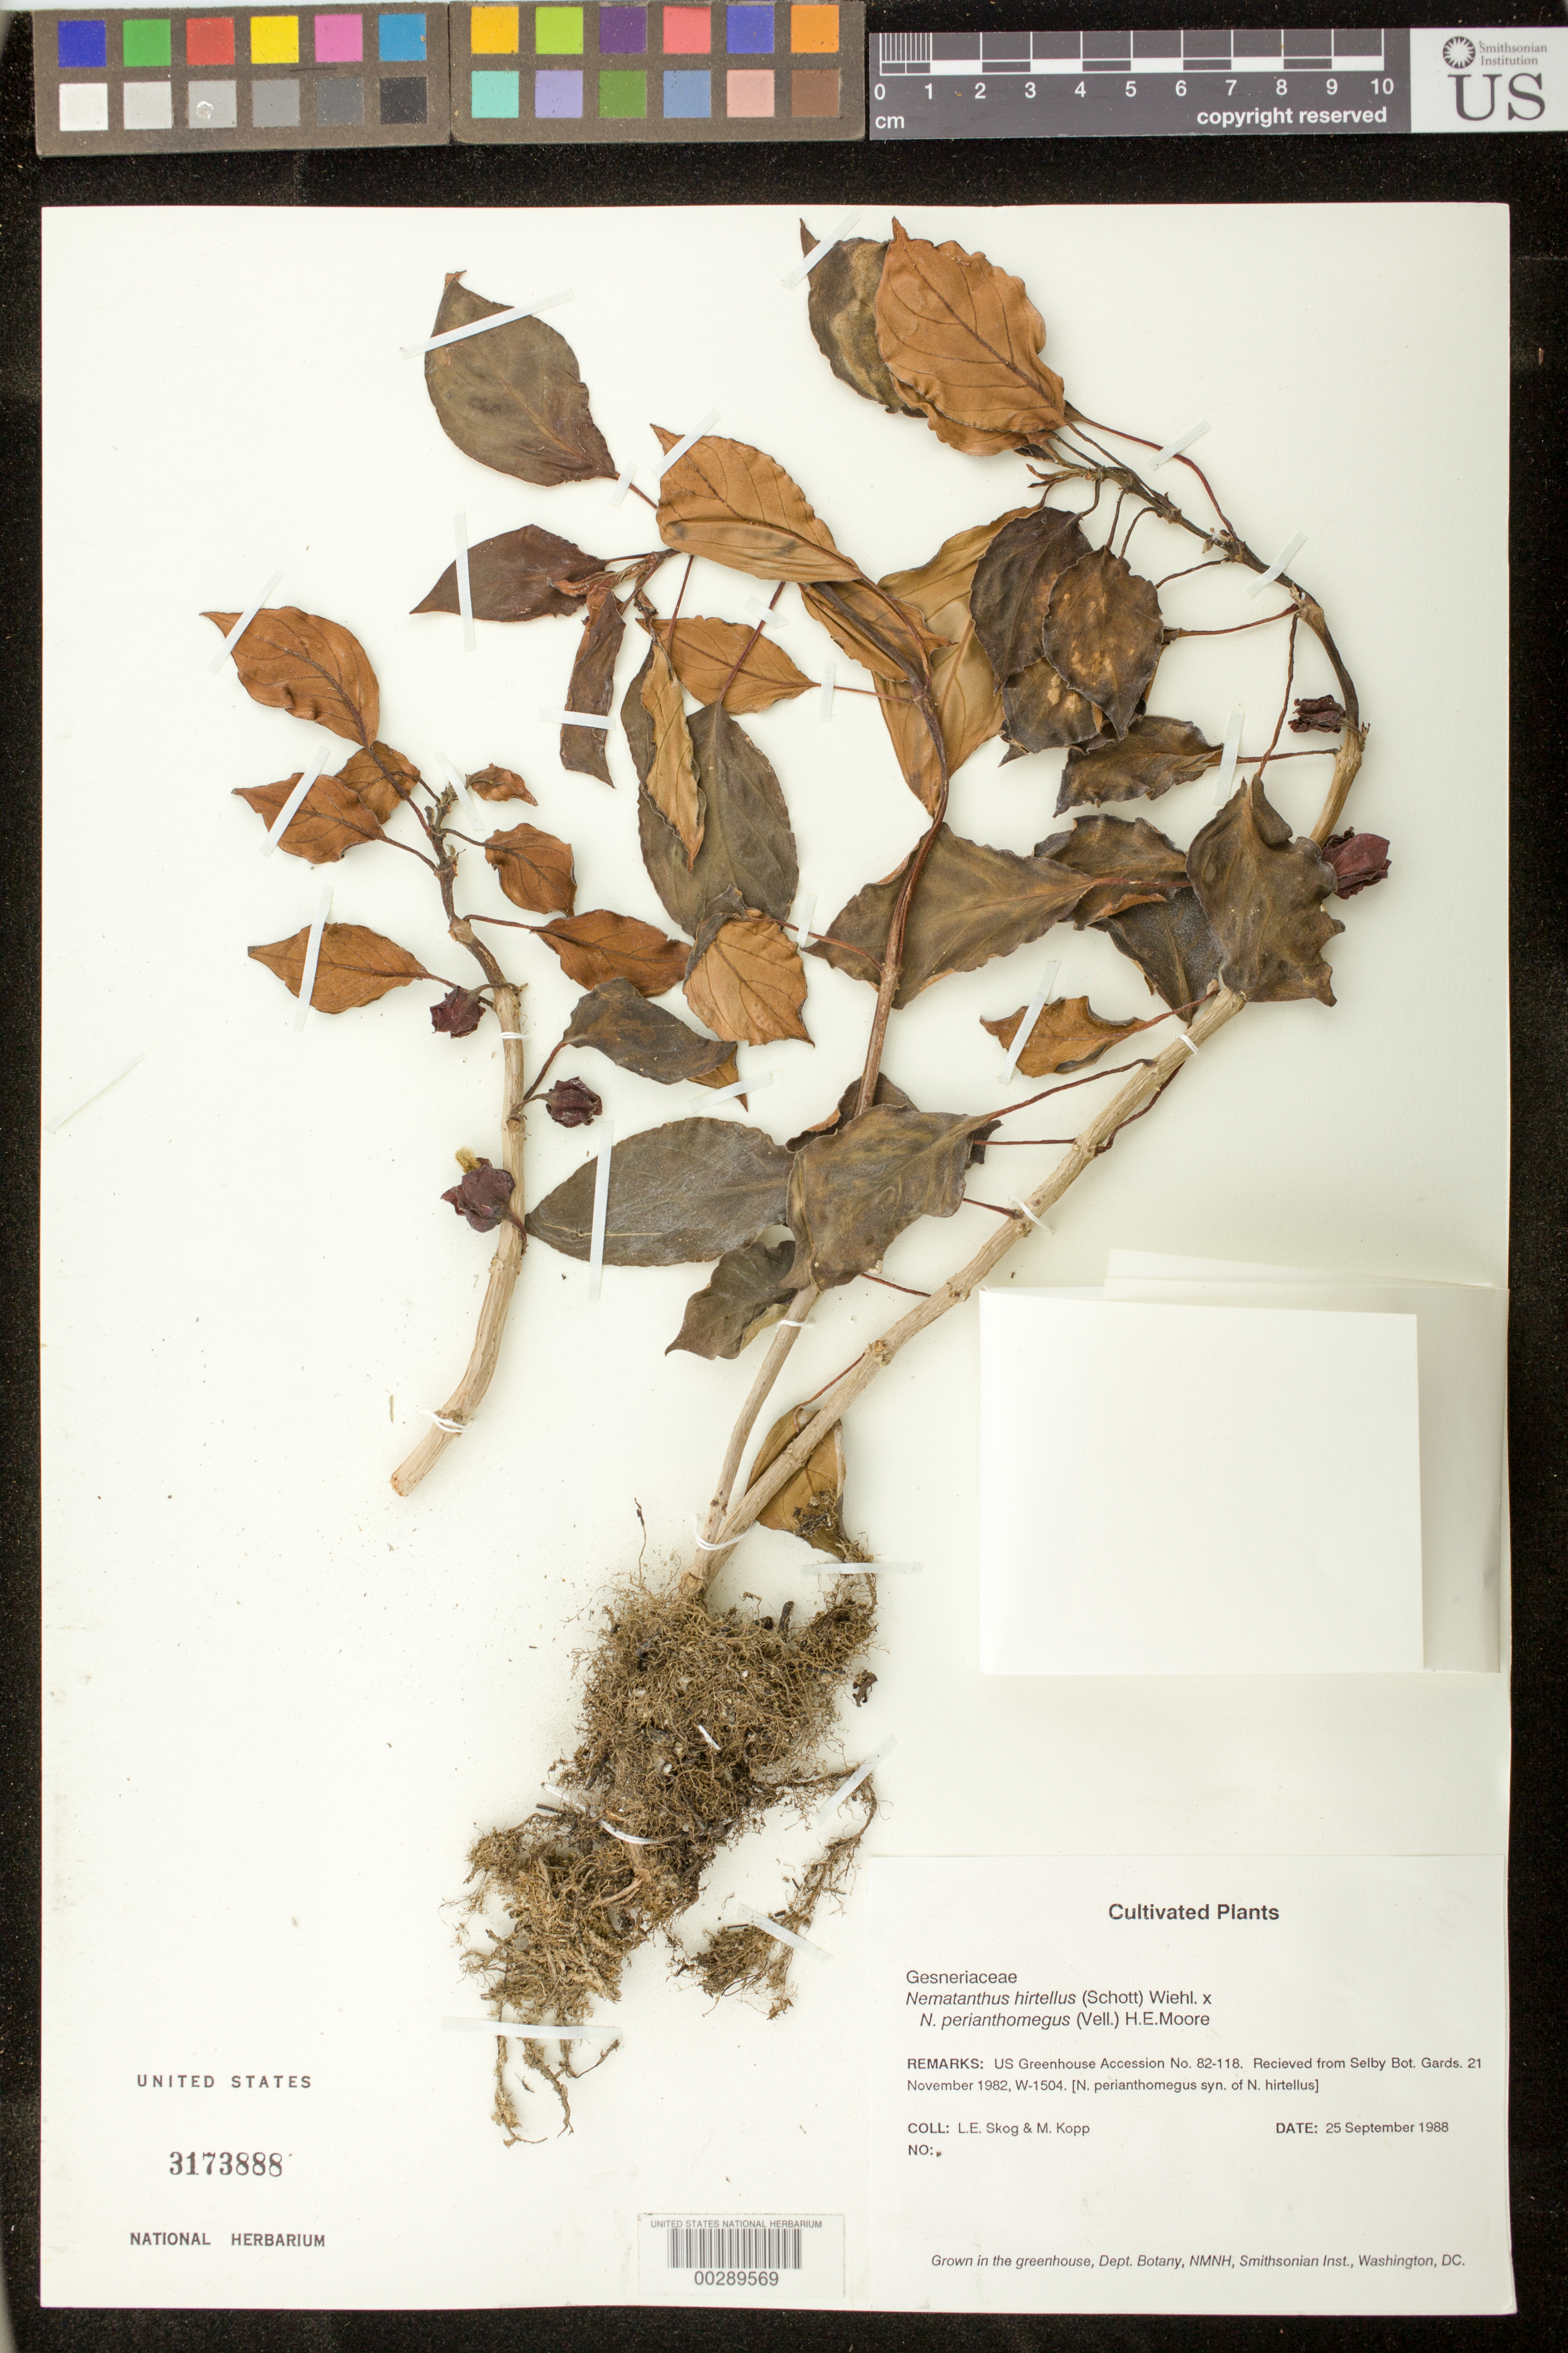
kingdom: Plantae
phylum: Tracheophyta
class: Magnoliopsida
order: Lamiales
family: Gesneriaceae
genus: Nematanthus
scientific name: Nematanthus hybrid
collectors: L. E. Skog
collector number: s.n. [82-118]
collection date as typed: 25 Sep 1988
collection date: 1988-09-25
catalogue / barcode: US 3173888